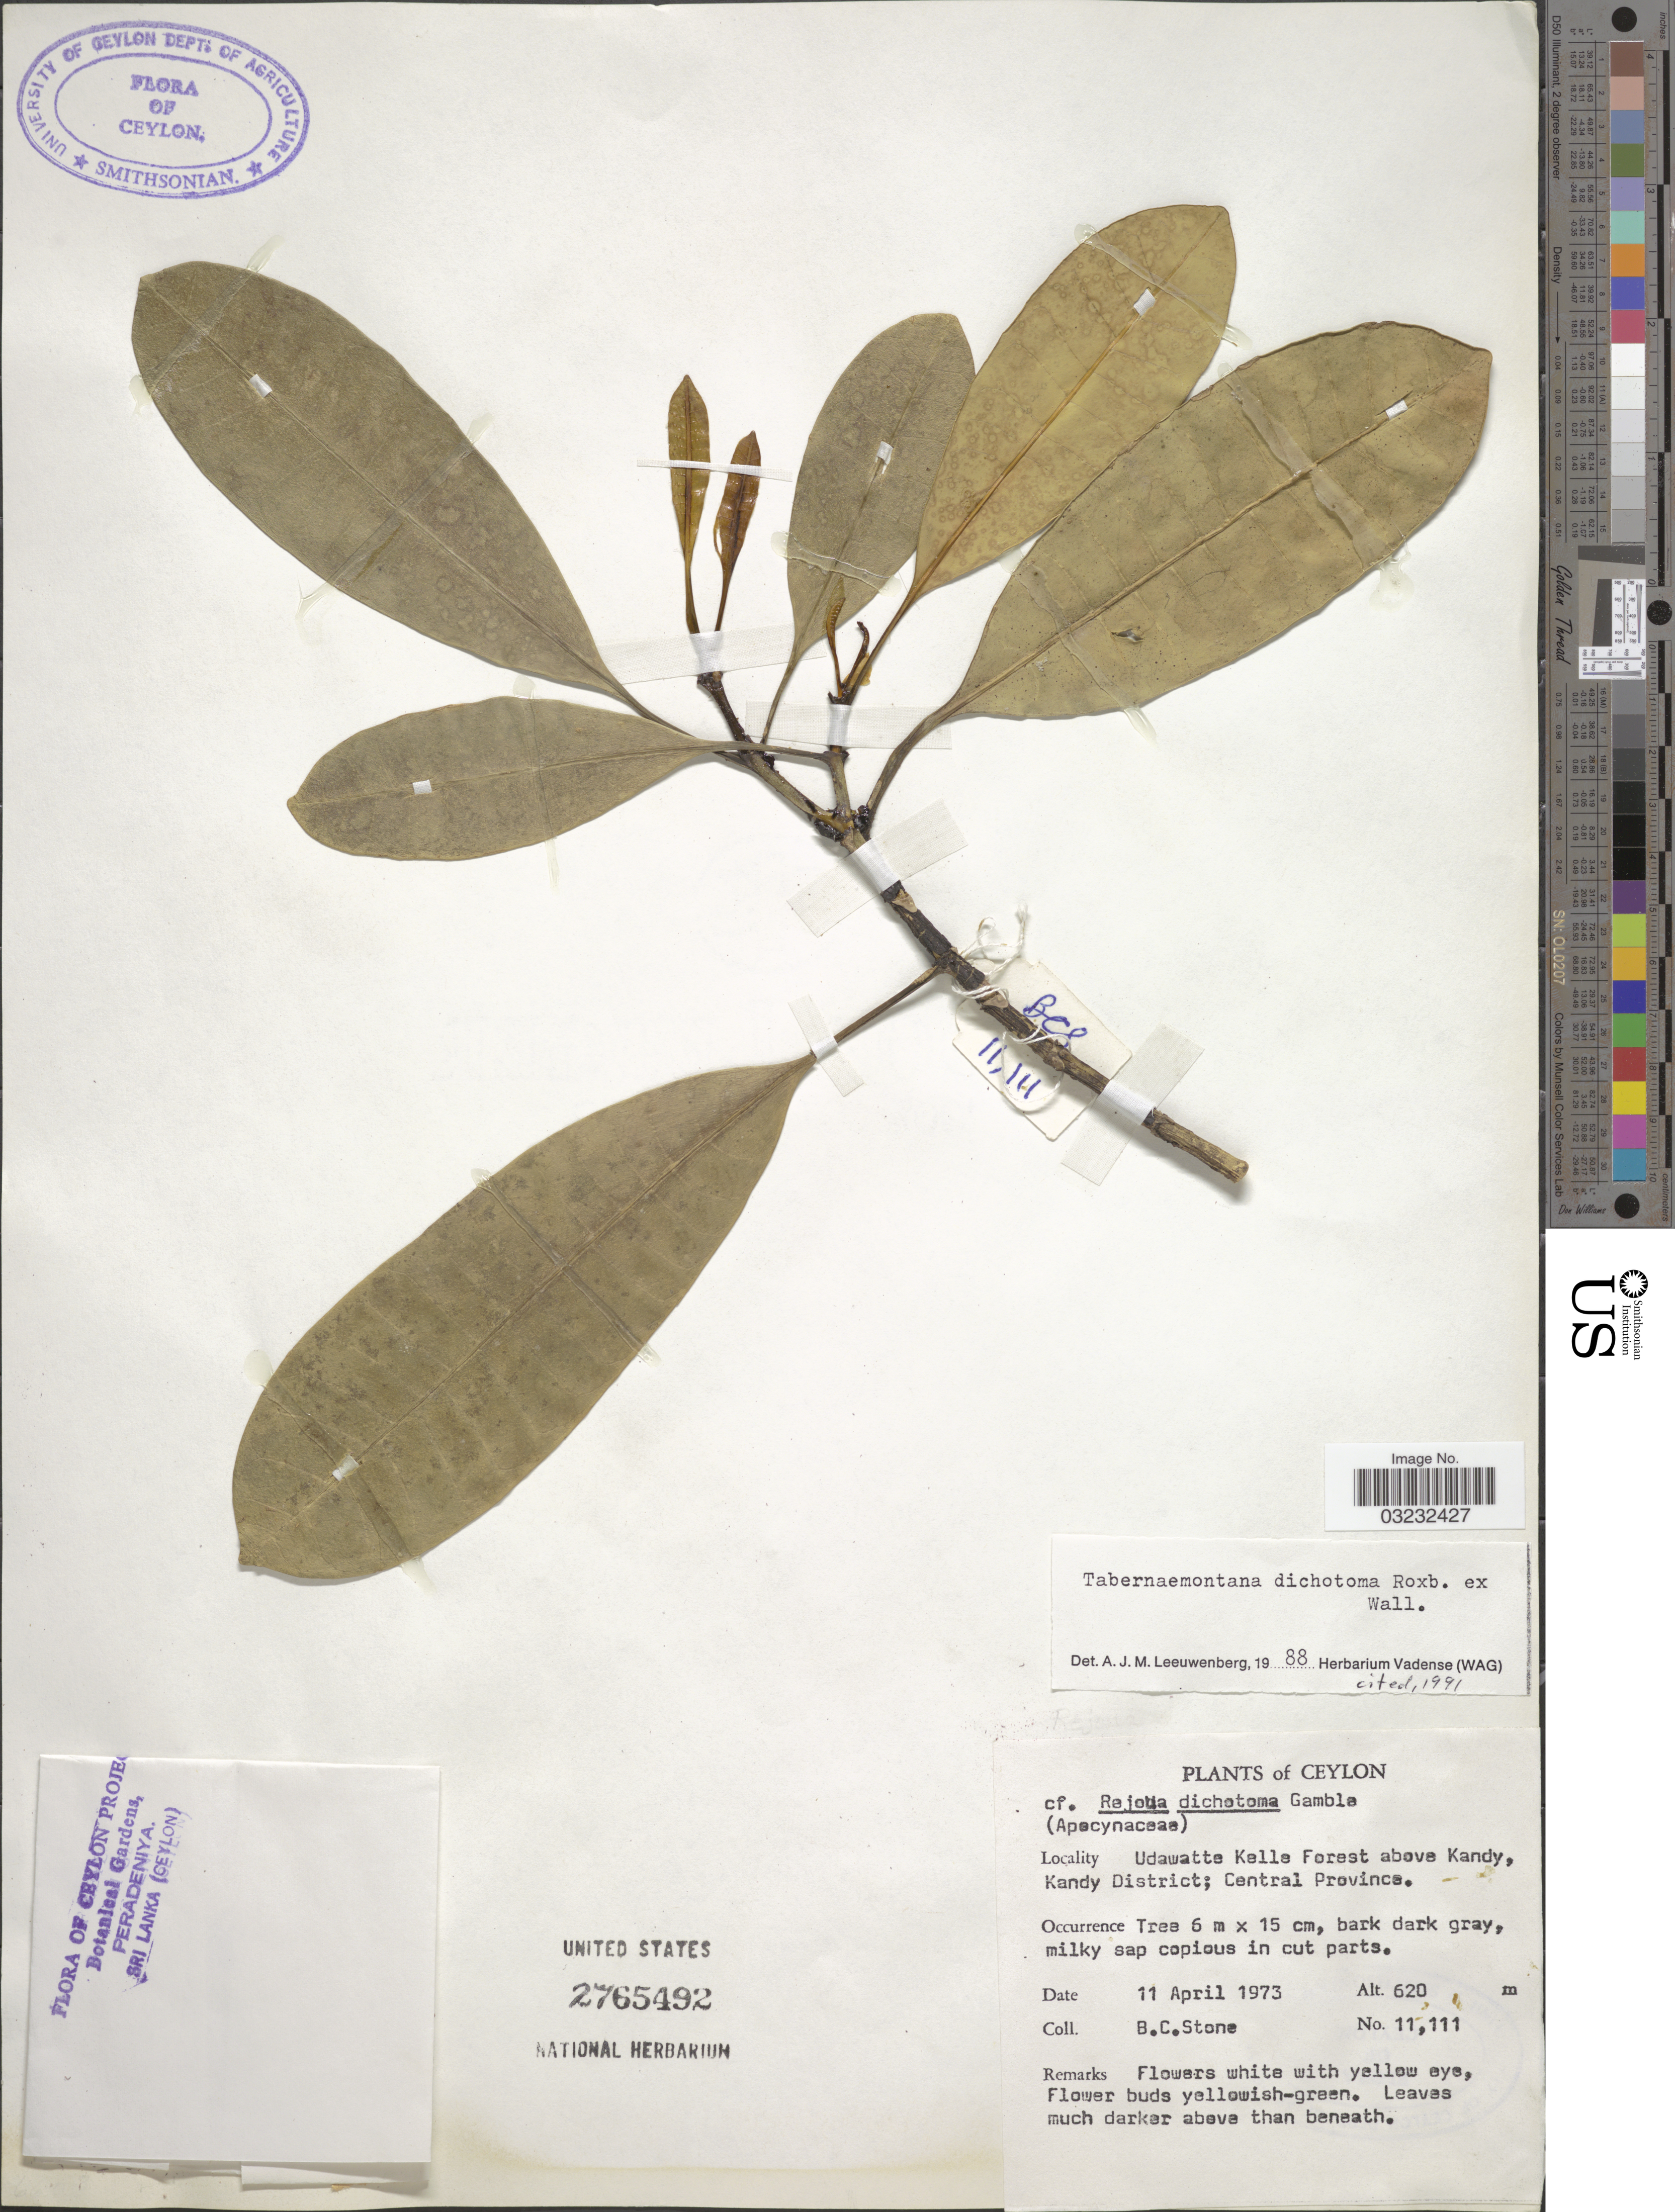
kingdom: Plantae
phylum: Tracheophyta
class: Magnoliopsida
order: Gentianales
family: Apocynaceae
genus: Tabernaemontana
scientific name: Tabernaemontana dichotoma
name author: Roxb. ex Wall.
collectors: B. C. Stone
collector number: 11111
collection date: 1973-04-11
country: Sri Lanka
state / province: Central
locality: Ceylon, Udawatte Kelle Forest above Kandy, Kandy District.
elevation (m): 620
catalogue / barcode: US 2765492